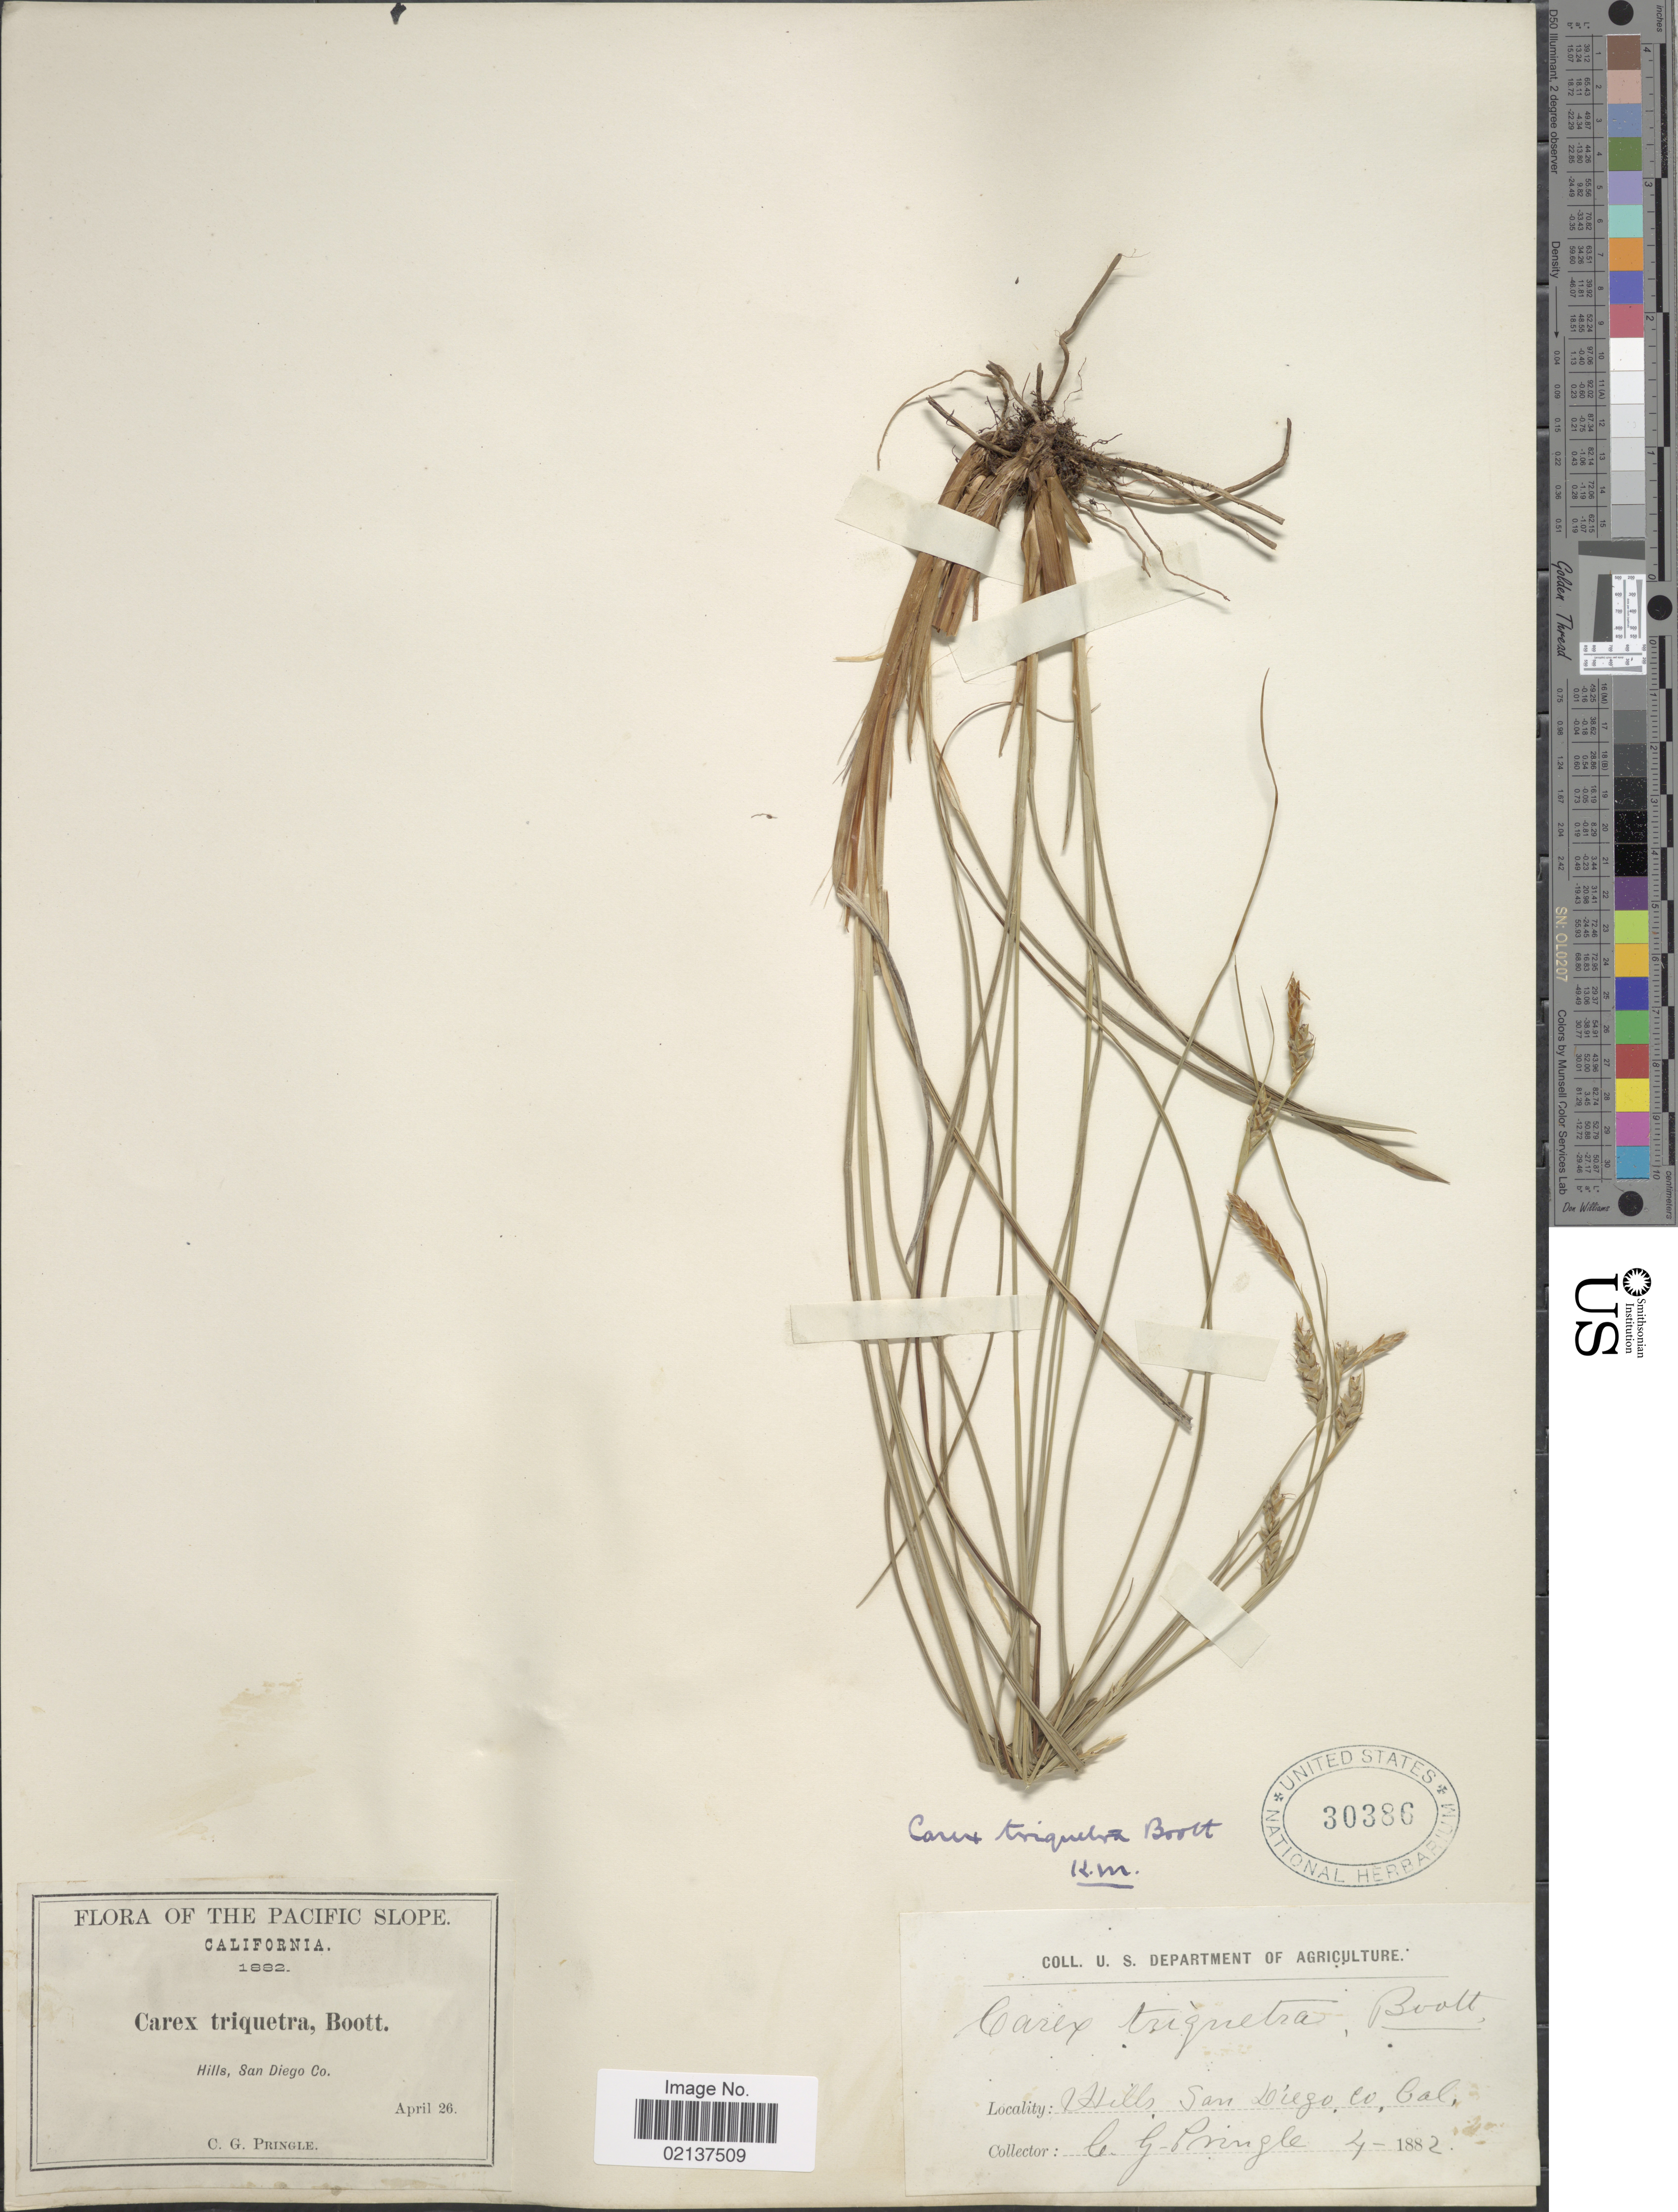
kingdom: Plantae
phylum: Tracheophyta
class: Liliopsida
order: Poales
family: Cyperaceae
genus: Carex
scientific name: Carex triquetra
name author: Boott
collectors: C. G. Pringle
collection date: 1882-04-26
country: United States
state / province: California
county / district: San Diego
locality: The Pacific Slope, Hills, San Diego Co, Cal.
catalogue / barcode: US 30386